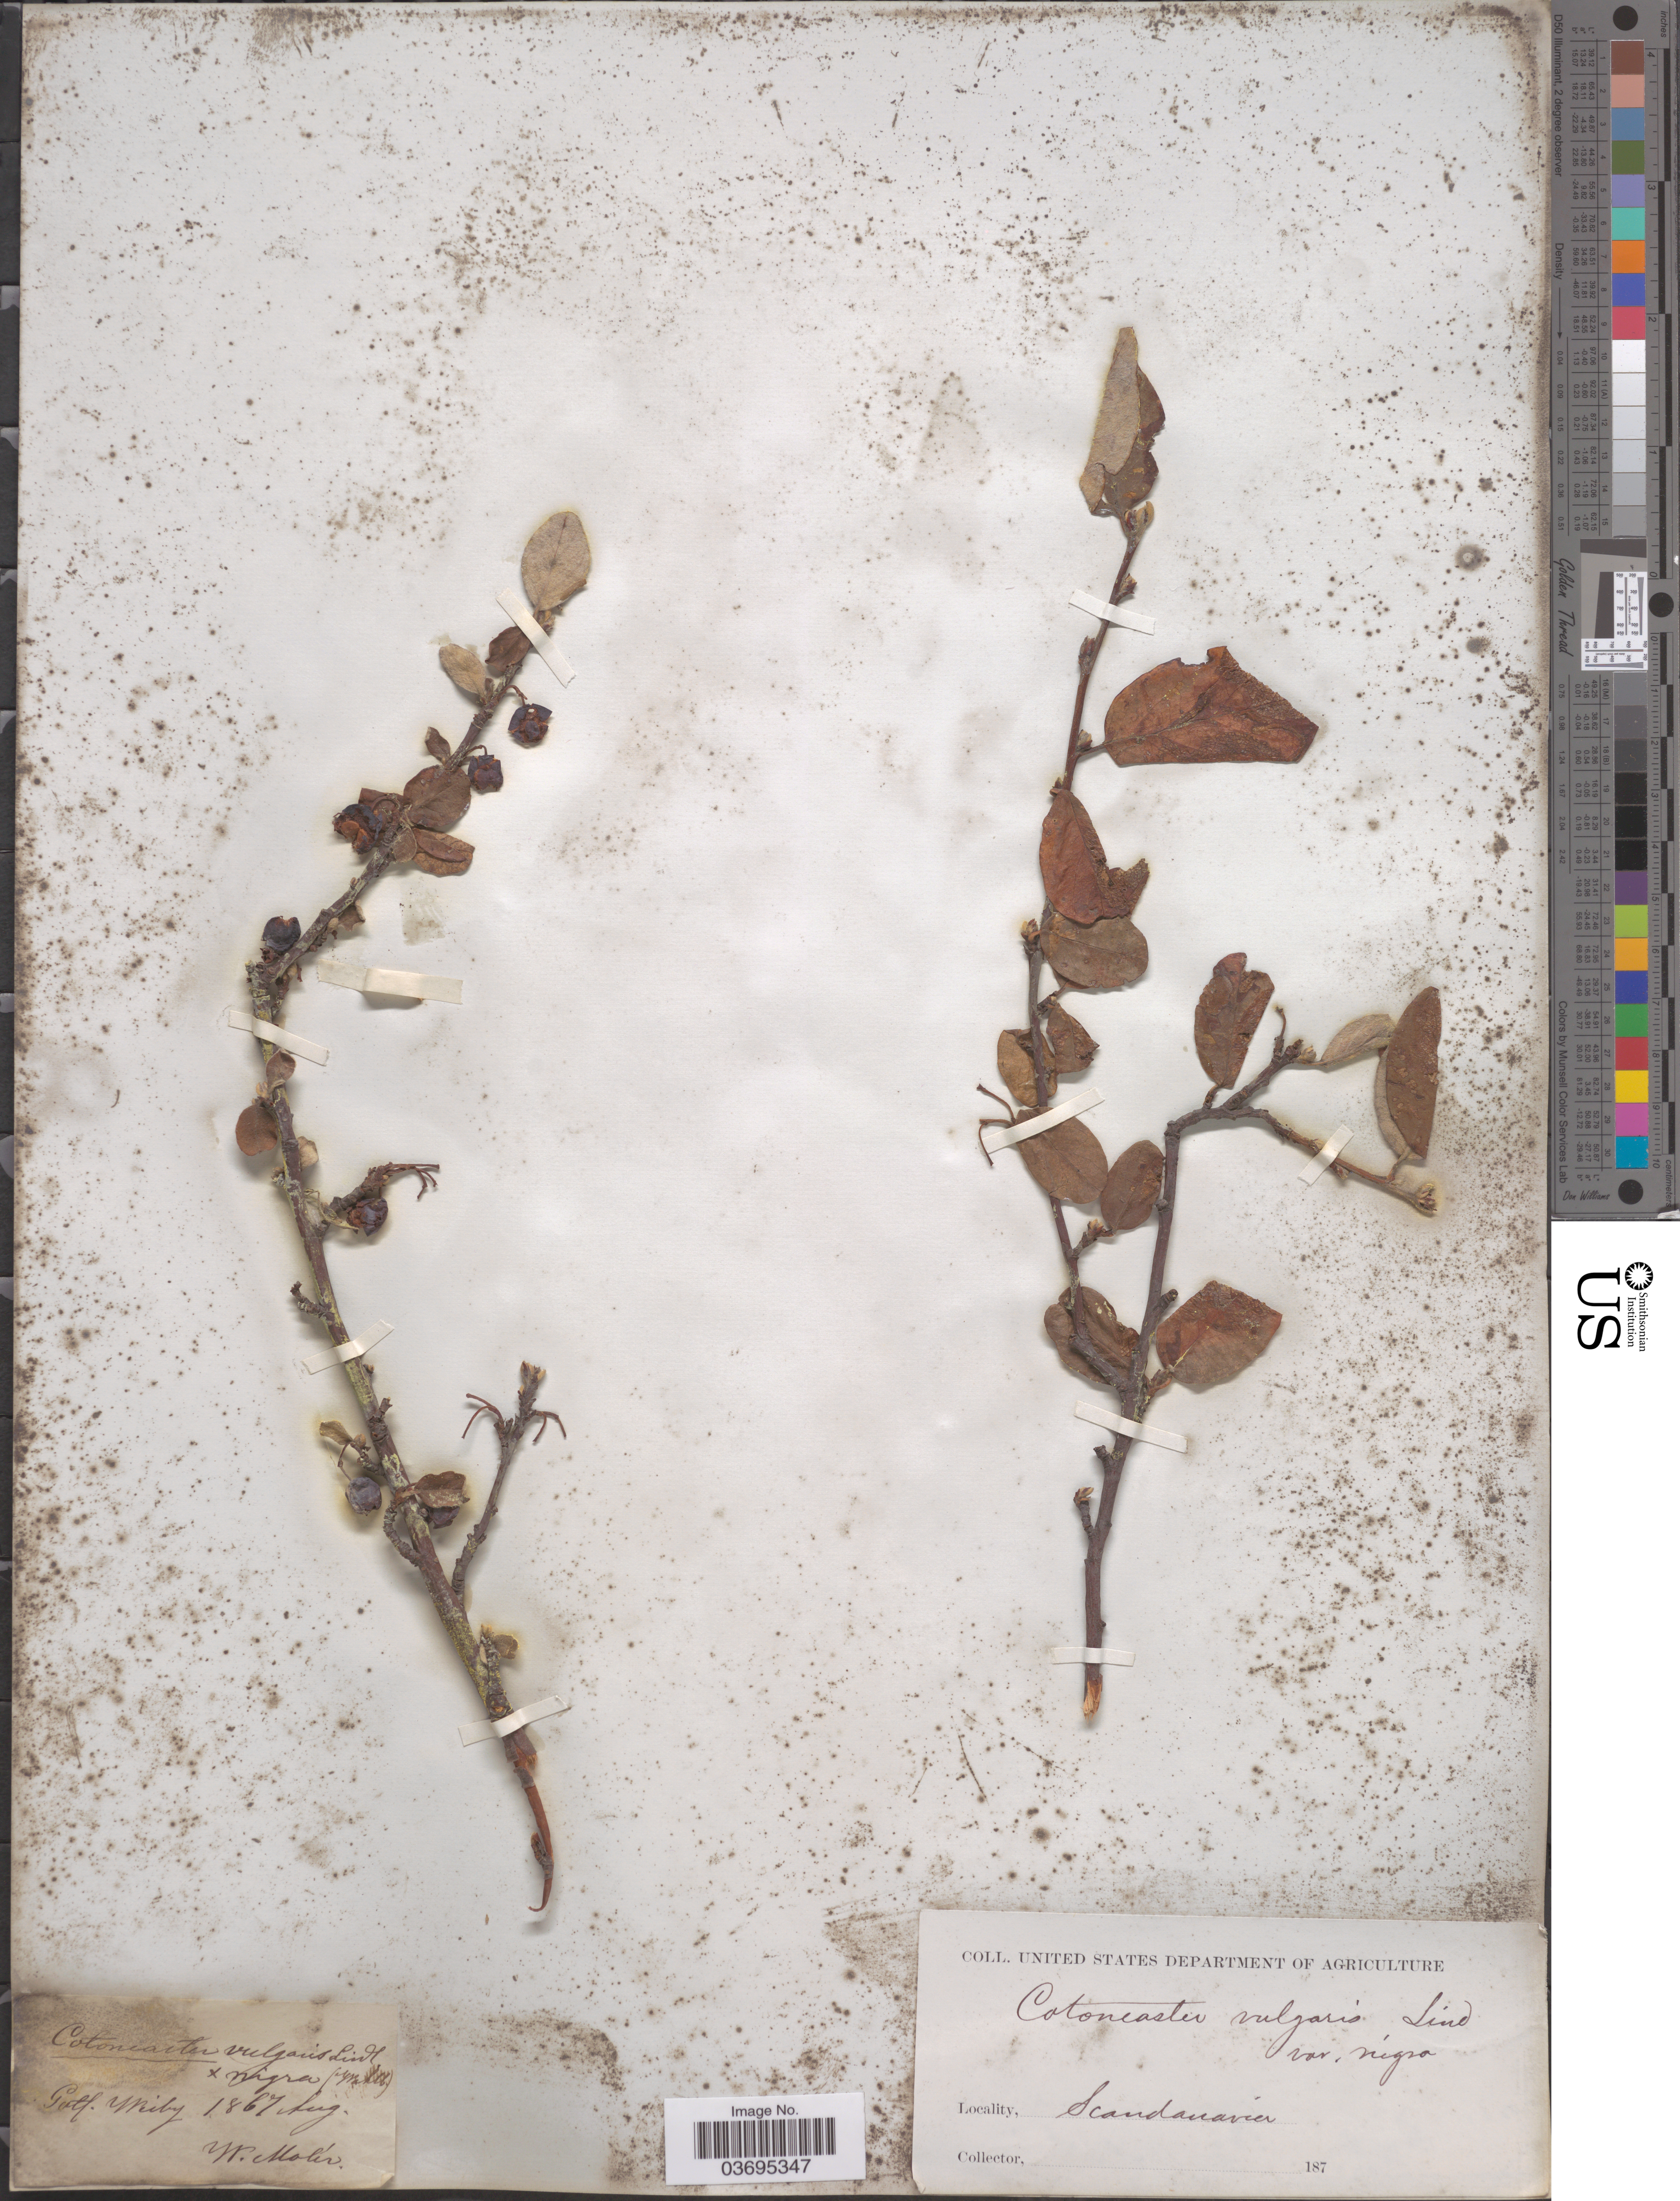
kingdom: Plantae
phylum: Tracheophyta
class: Magnoliopsida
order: Rosales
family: Rosaceae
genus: Cotoneaster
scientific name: Cotoneaster vulgaris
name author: Lindl.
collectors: W. Mohr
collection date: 1867-08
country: Sweden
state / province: Gotland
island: Gotland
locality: Scandanavia. Gotl. Wisby.